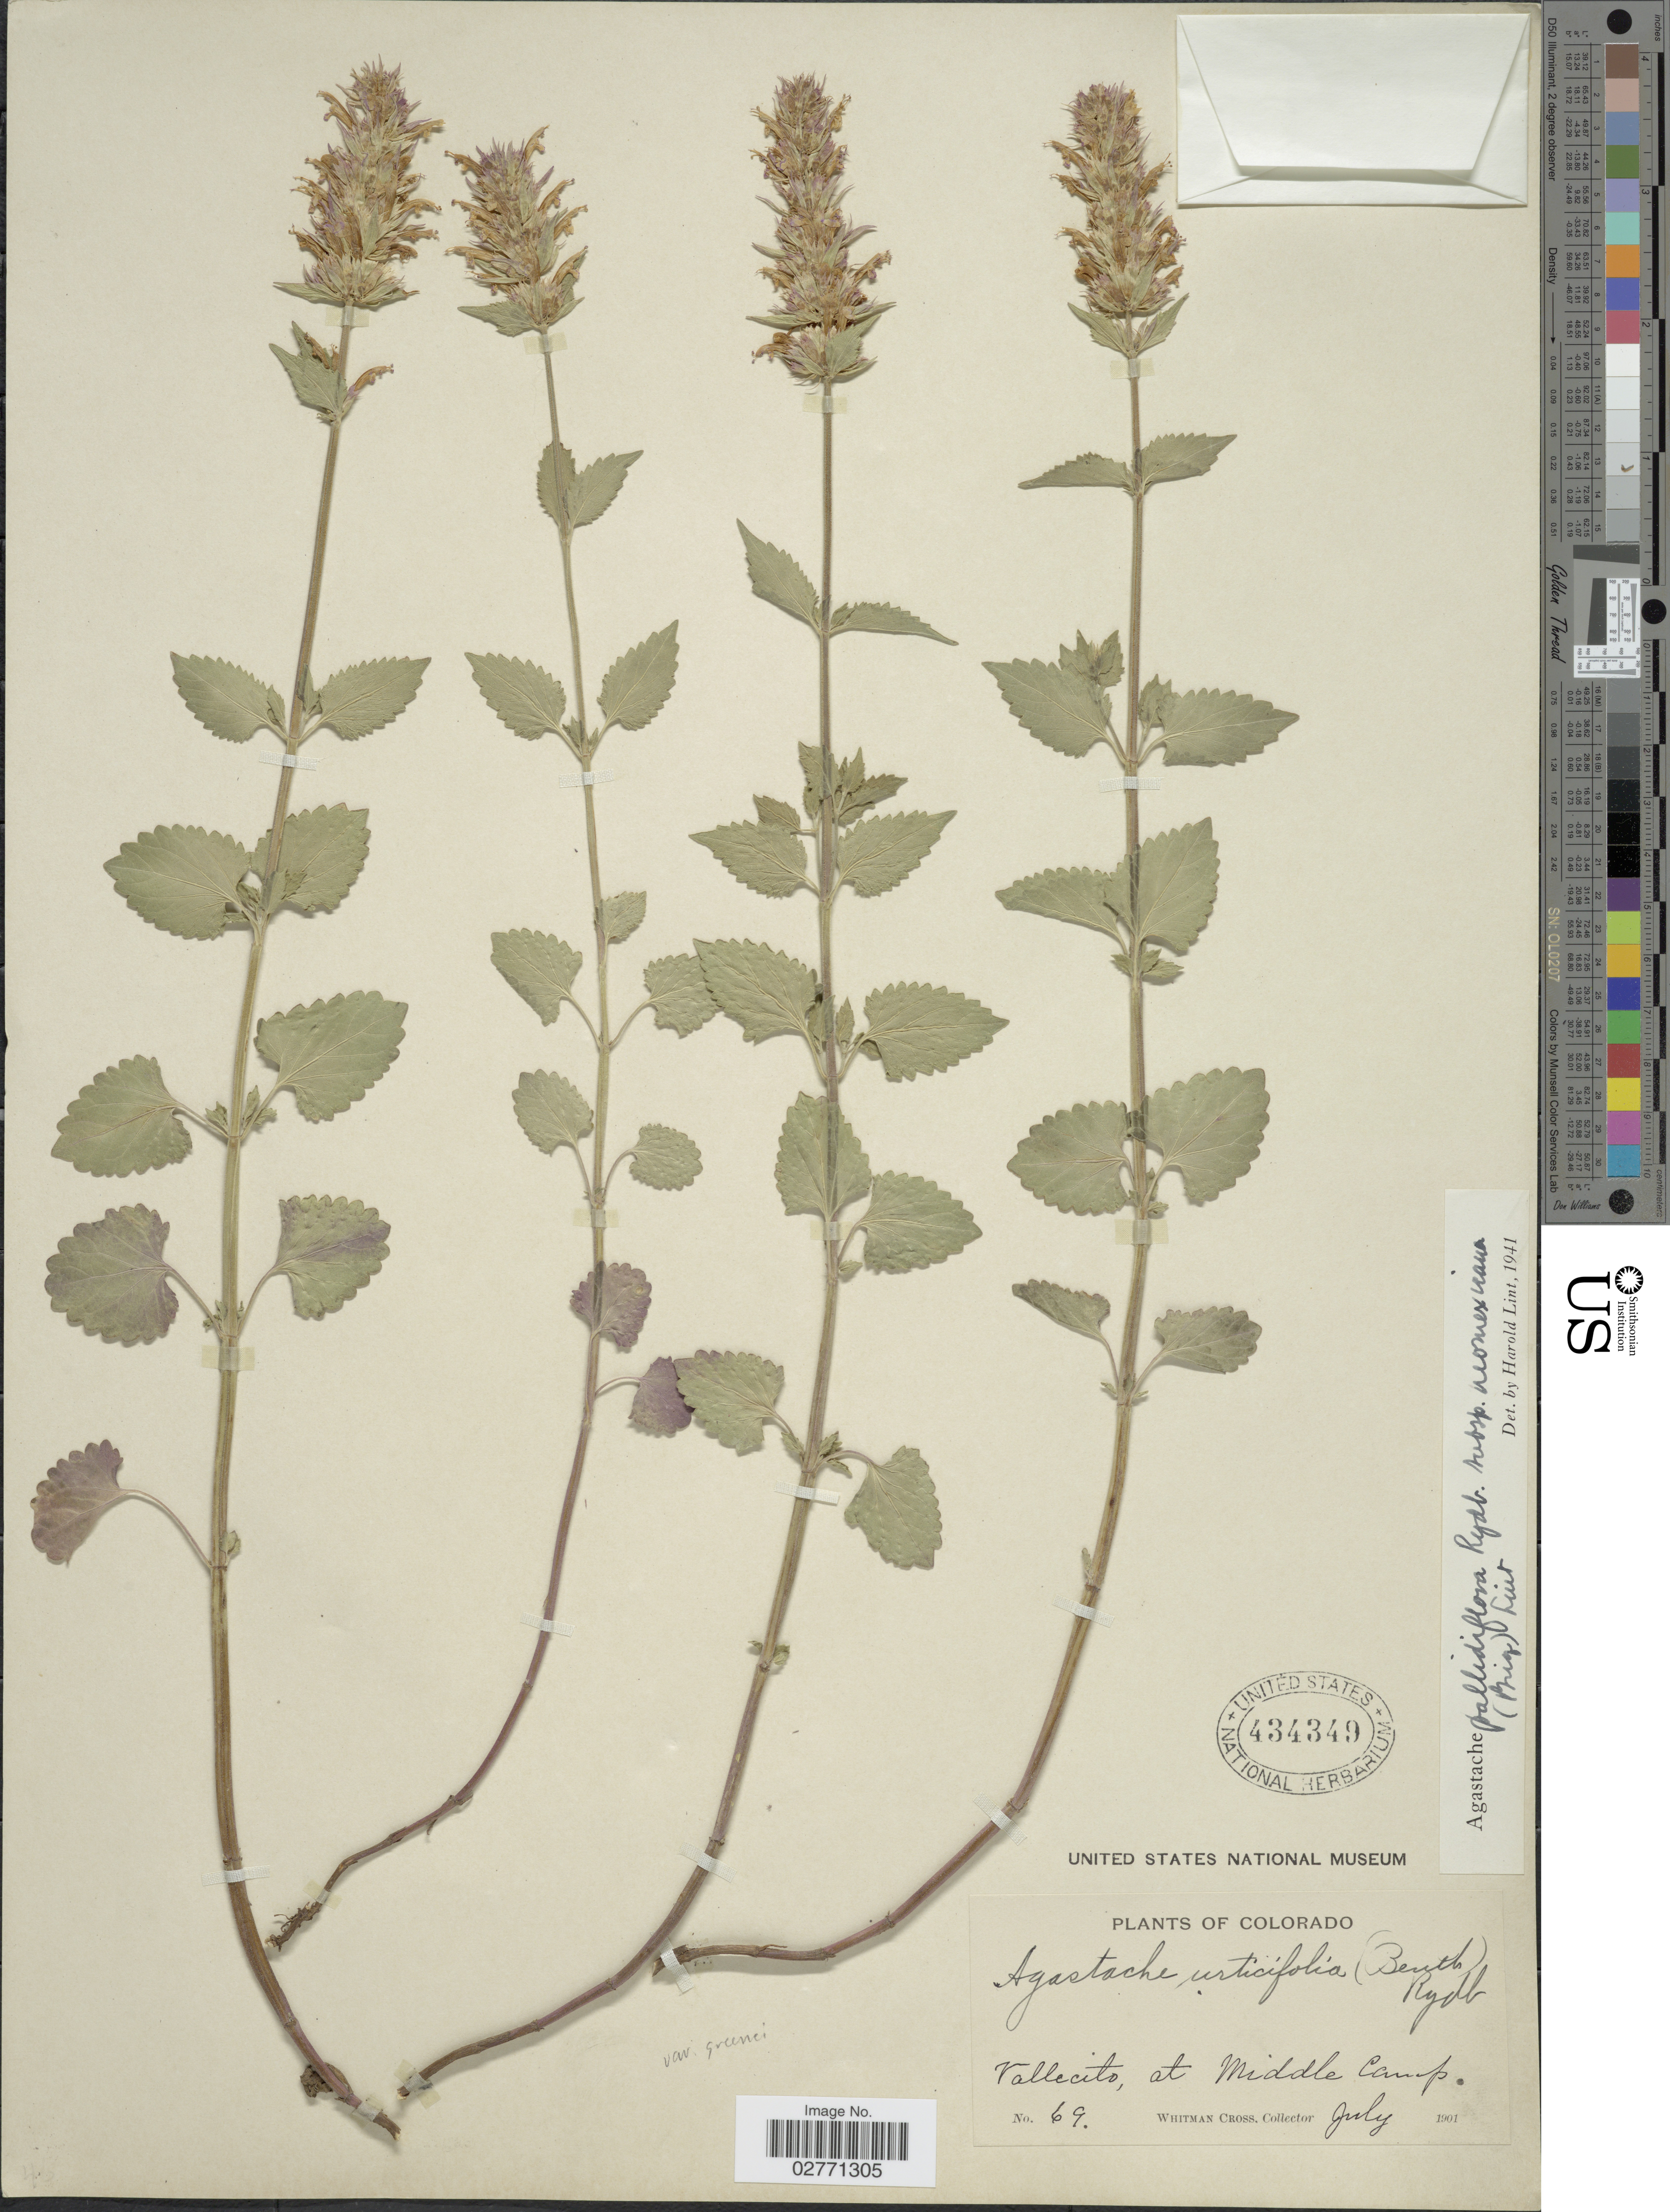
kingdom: Plantae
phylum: Tracheophyta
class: Magnoliopsida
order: Lamiales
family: Lamiaceae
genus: Agastache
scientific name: Agastache pallidiflora var. greenei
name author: (A. Heller) Rydb.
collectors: W. Cross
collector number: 69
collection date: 1901-07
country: United States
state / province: Colorado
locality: Vallecito, at Middle Camp.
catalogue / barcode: US 434349